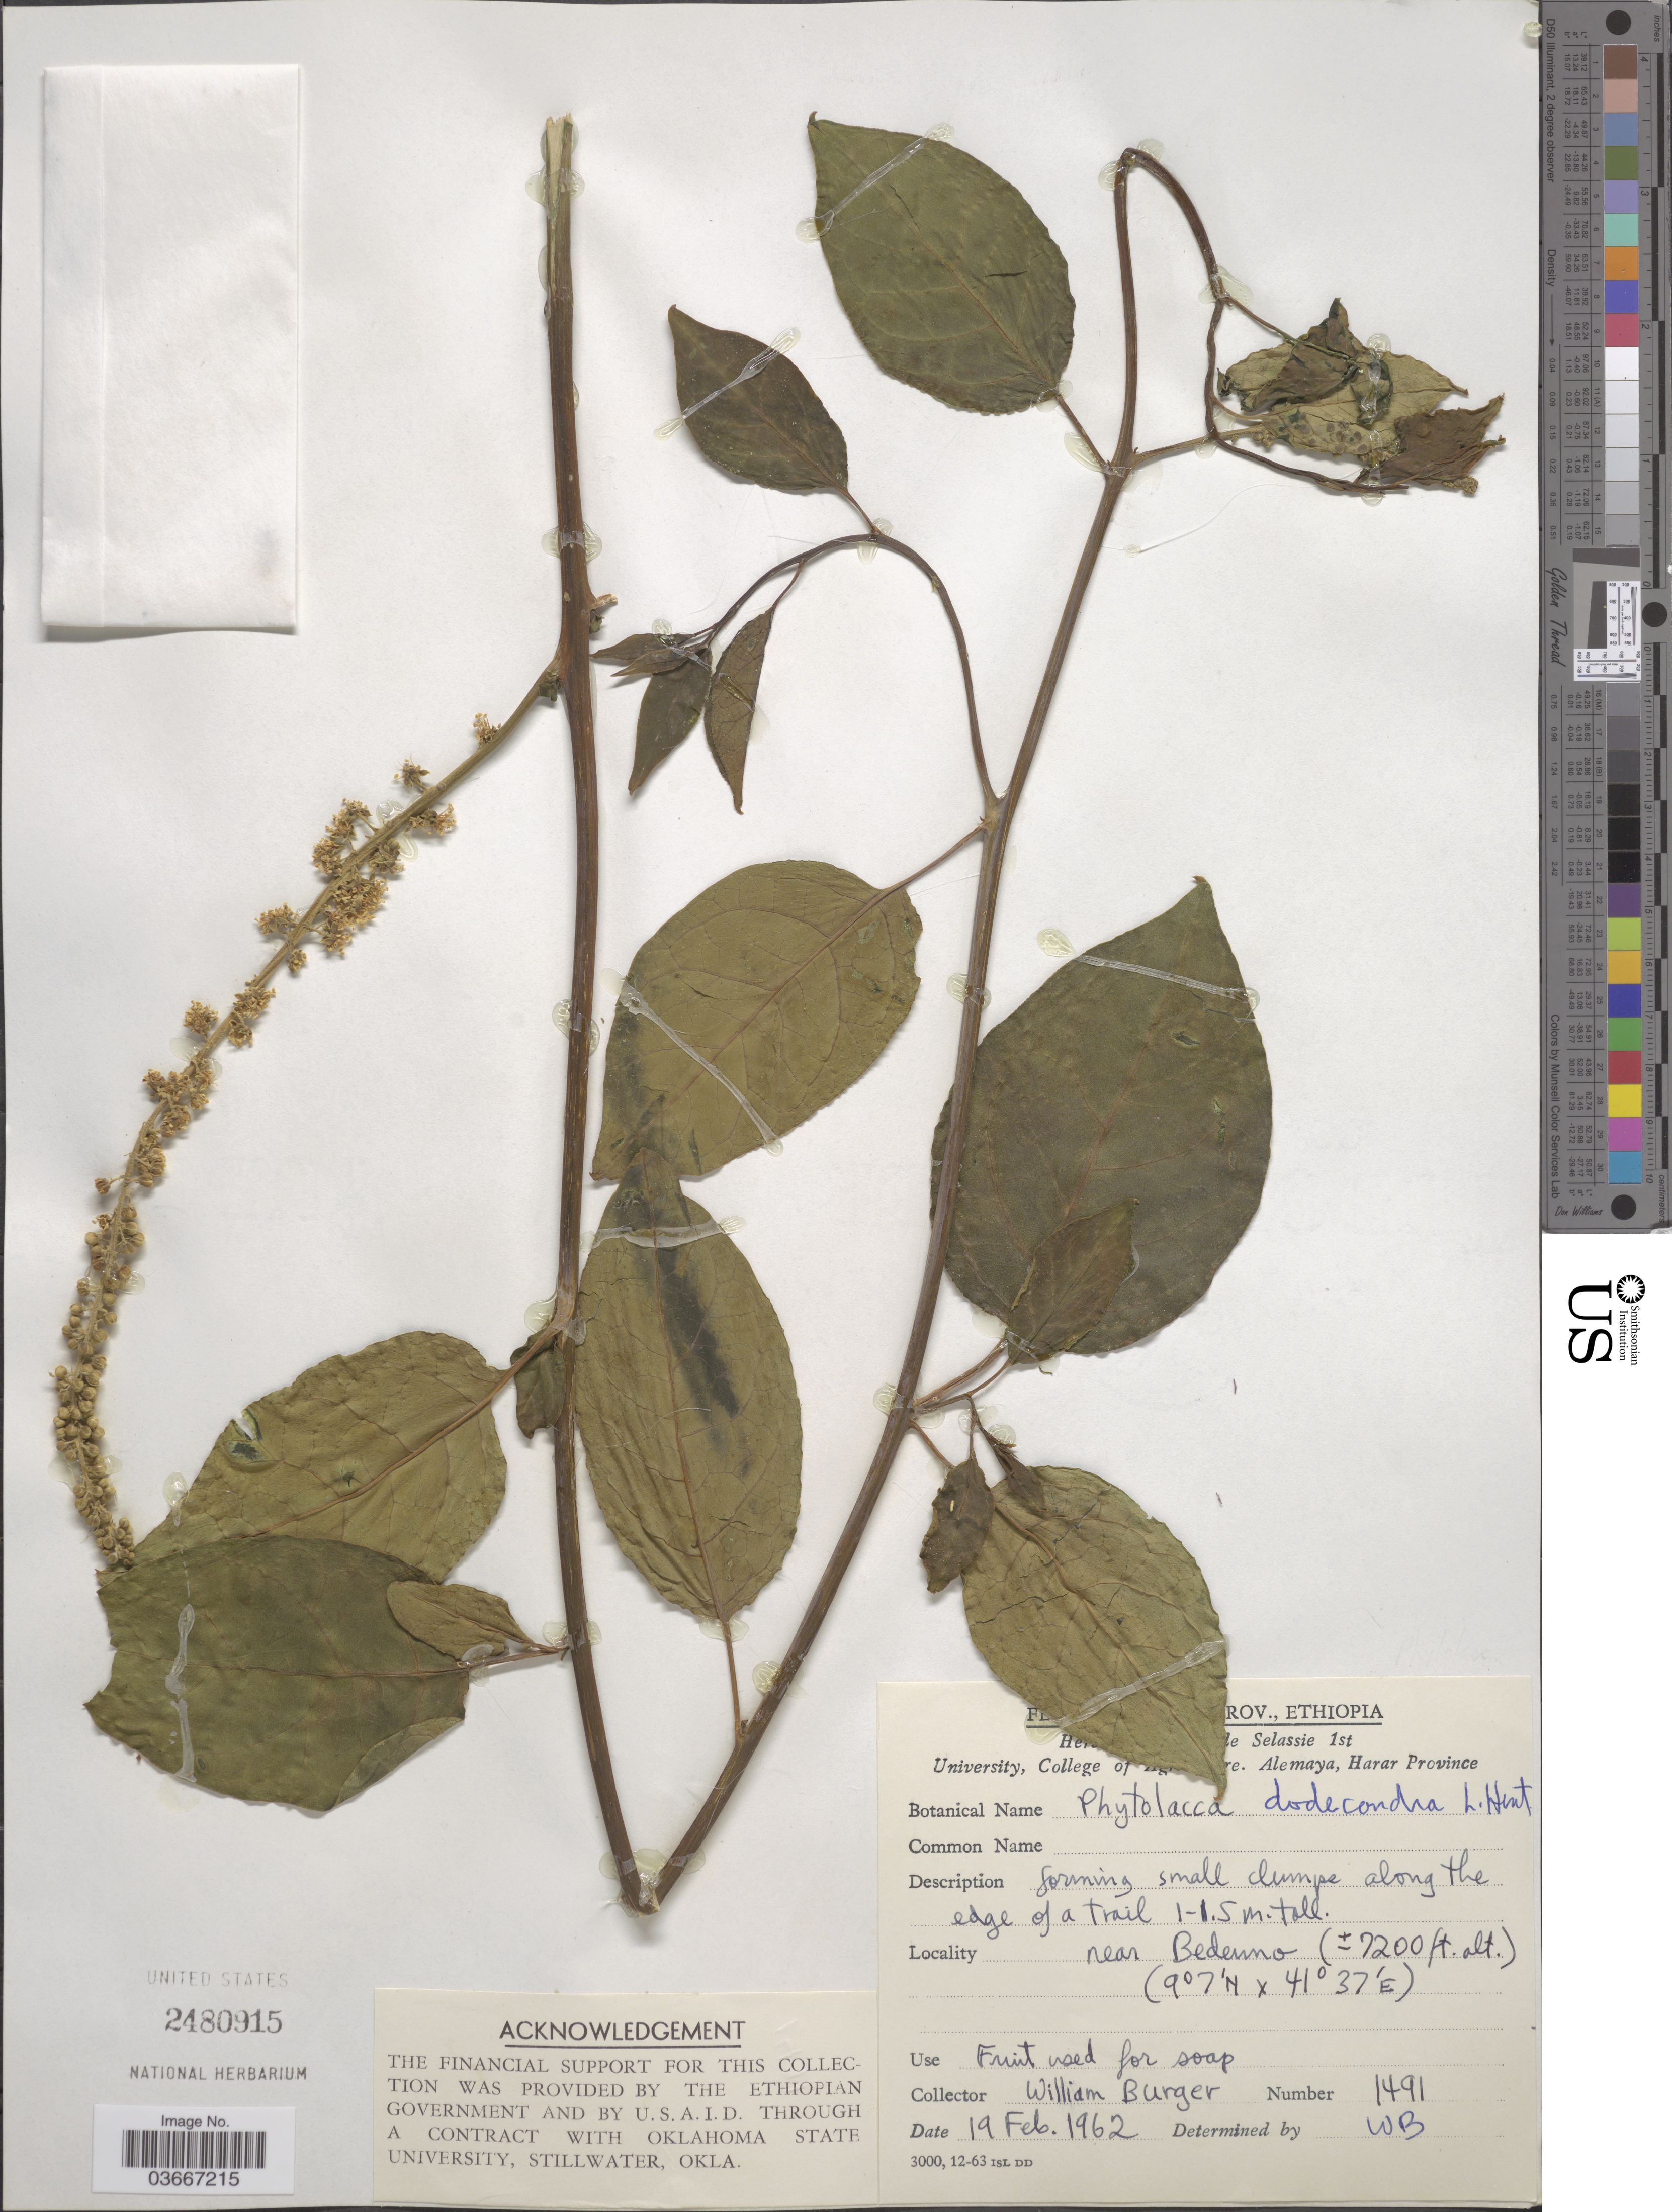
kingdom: Plantae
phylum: Tracheophyta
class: Magnoliopsida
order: Caryophyllales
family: Phytolaccaceae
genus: Phytolacca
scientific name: Phytolacca dodecandra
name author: L'Hér.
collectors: W. Burger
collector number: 1491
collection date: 1962-02-19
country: Ethiopia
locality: [illegible text] Rov., Near Bedenno.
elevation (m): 2195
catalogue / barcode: US 2480915